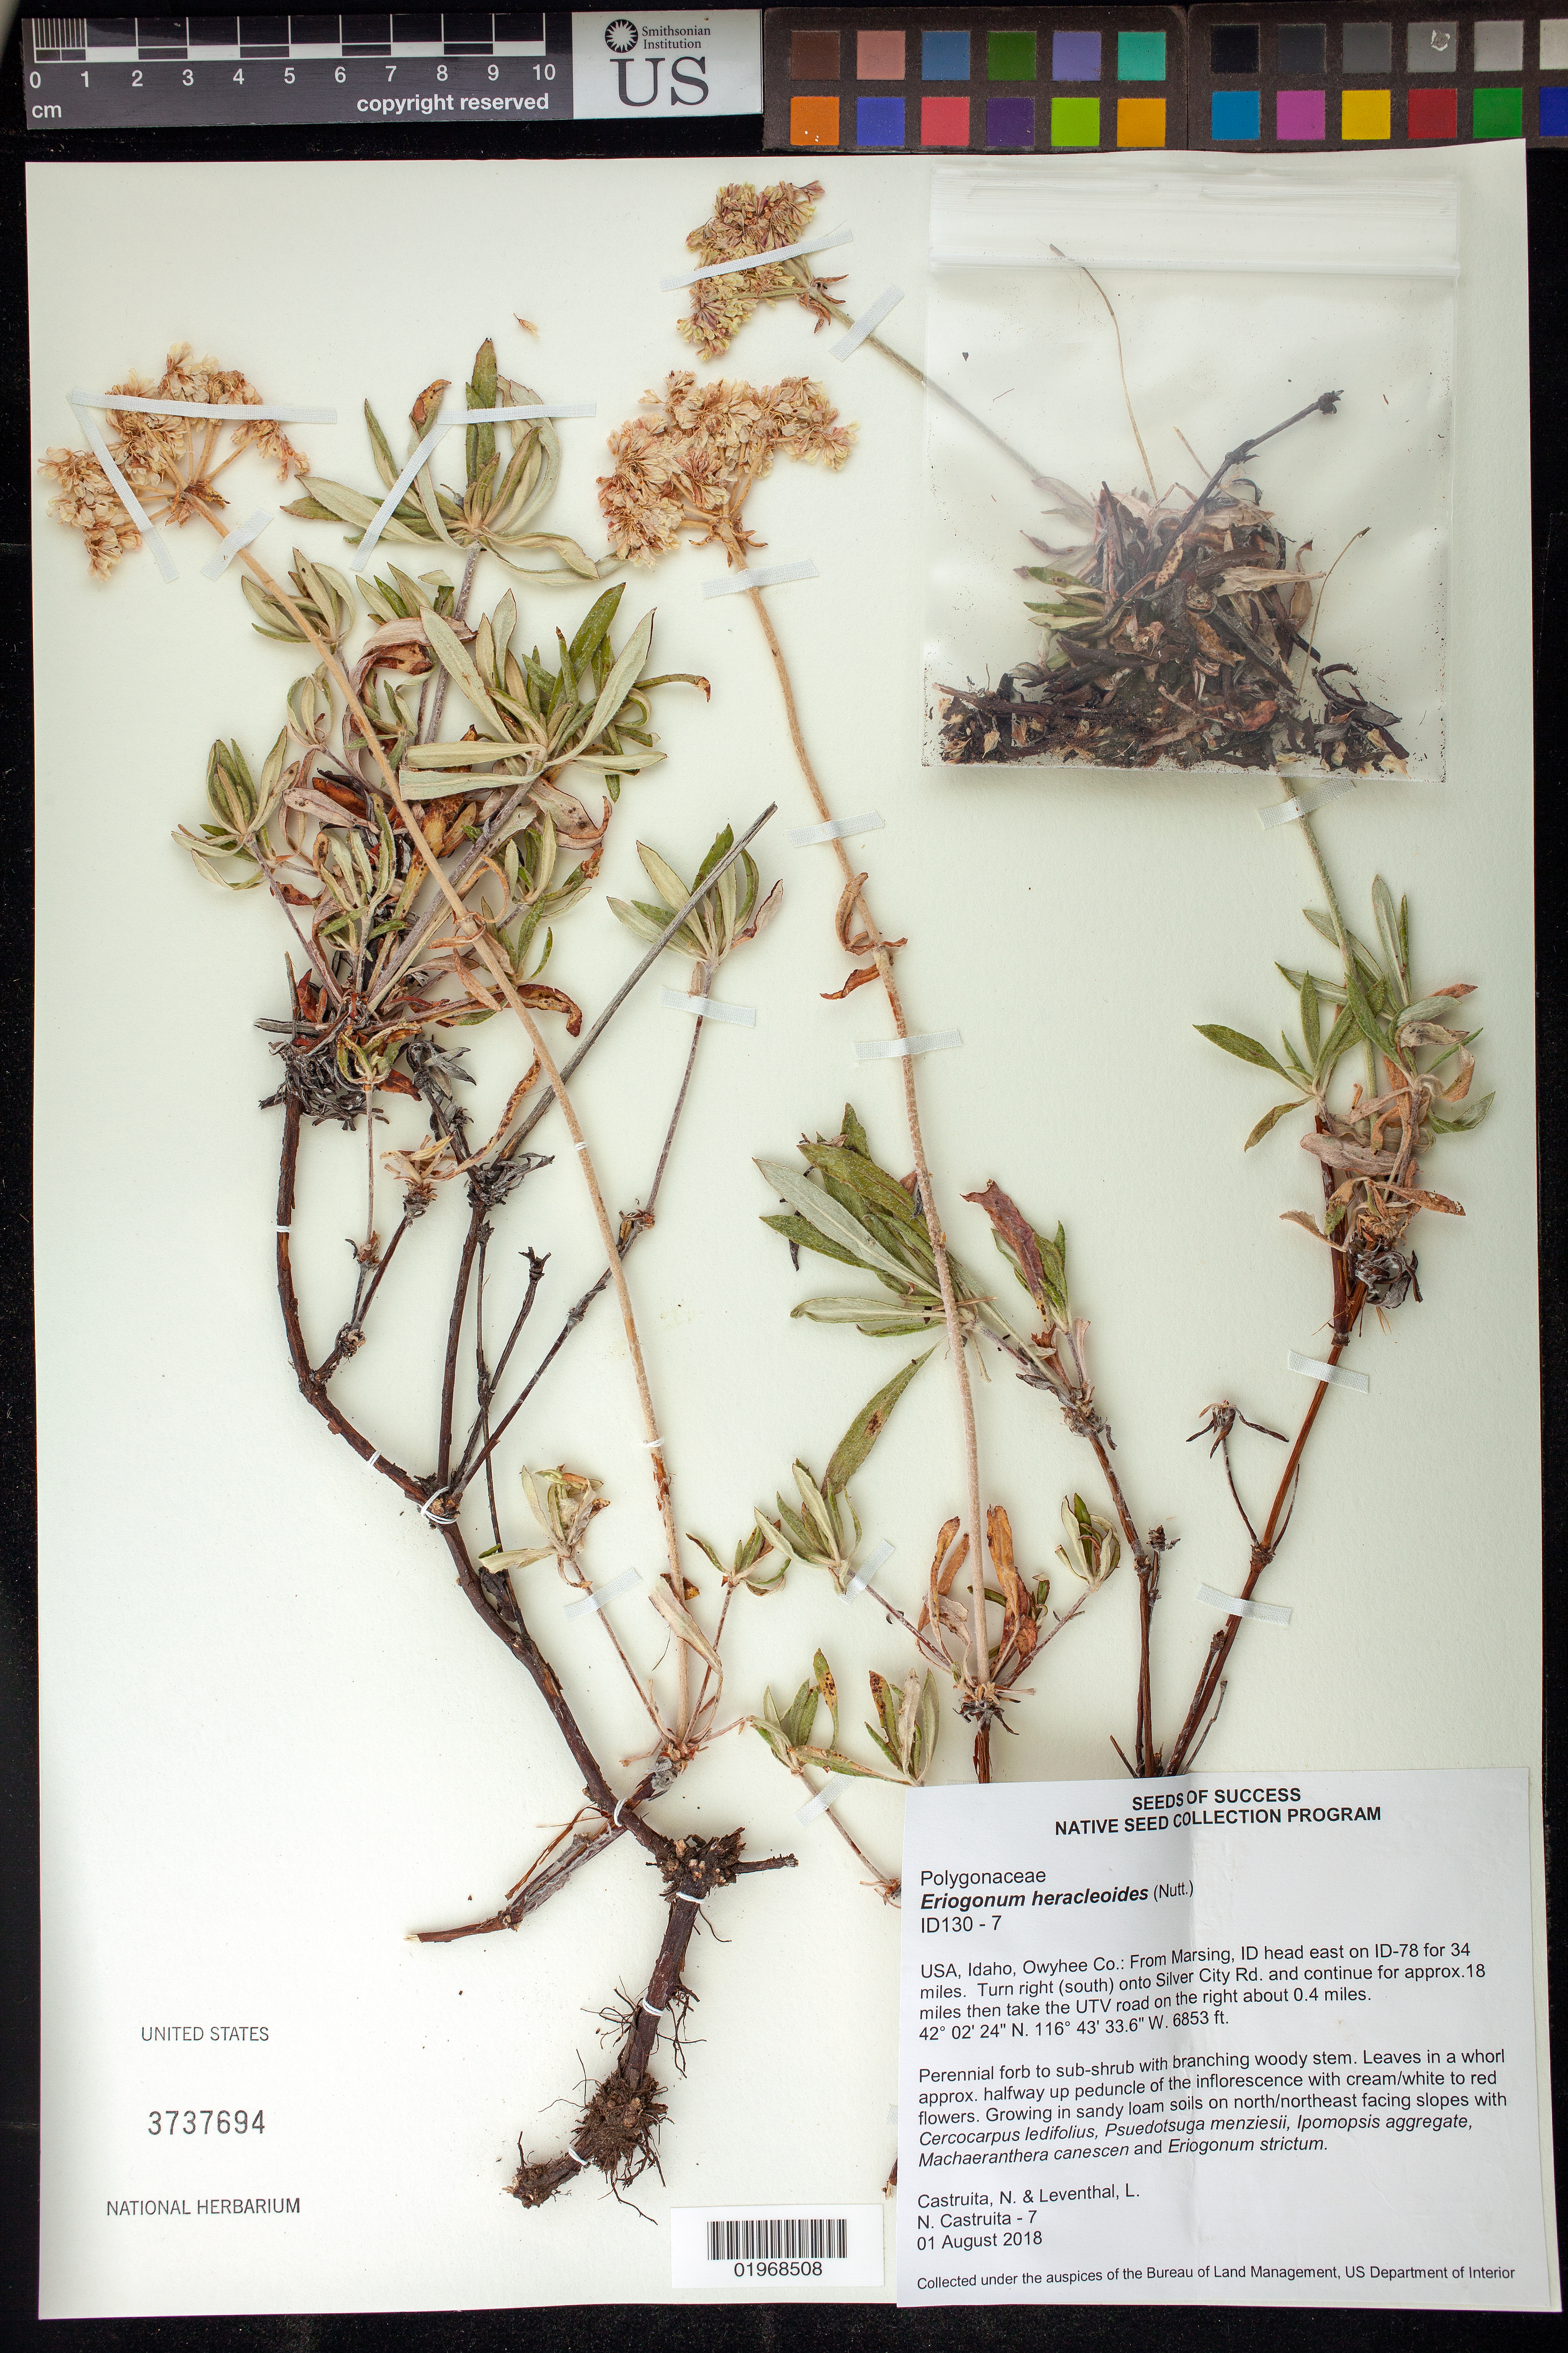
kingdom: Plantae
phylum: Tracheophyta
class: Magnoliopsida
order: Caryophyllales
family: Polygonaceae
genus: Eriogonum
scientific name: Eriogonum heracleoides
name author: Nutt.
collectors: N. Castruita & L. Leventhal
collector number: ID130-7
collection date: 2018-08-01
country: United States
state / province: Idaho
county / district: Owyhee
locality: approx.18 miles onto Silver City Rd.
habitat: Sandy loam soils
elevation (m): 2089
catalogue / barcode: US 3737694